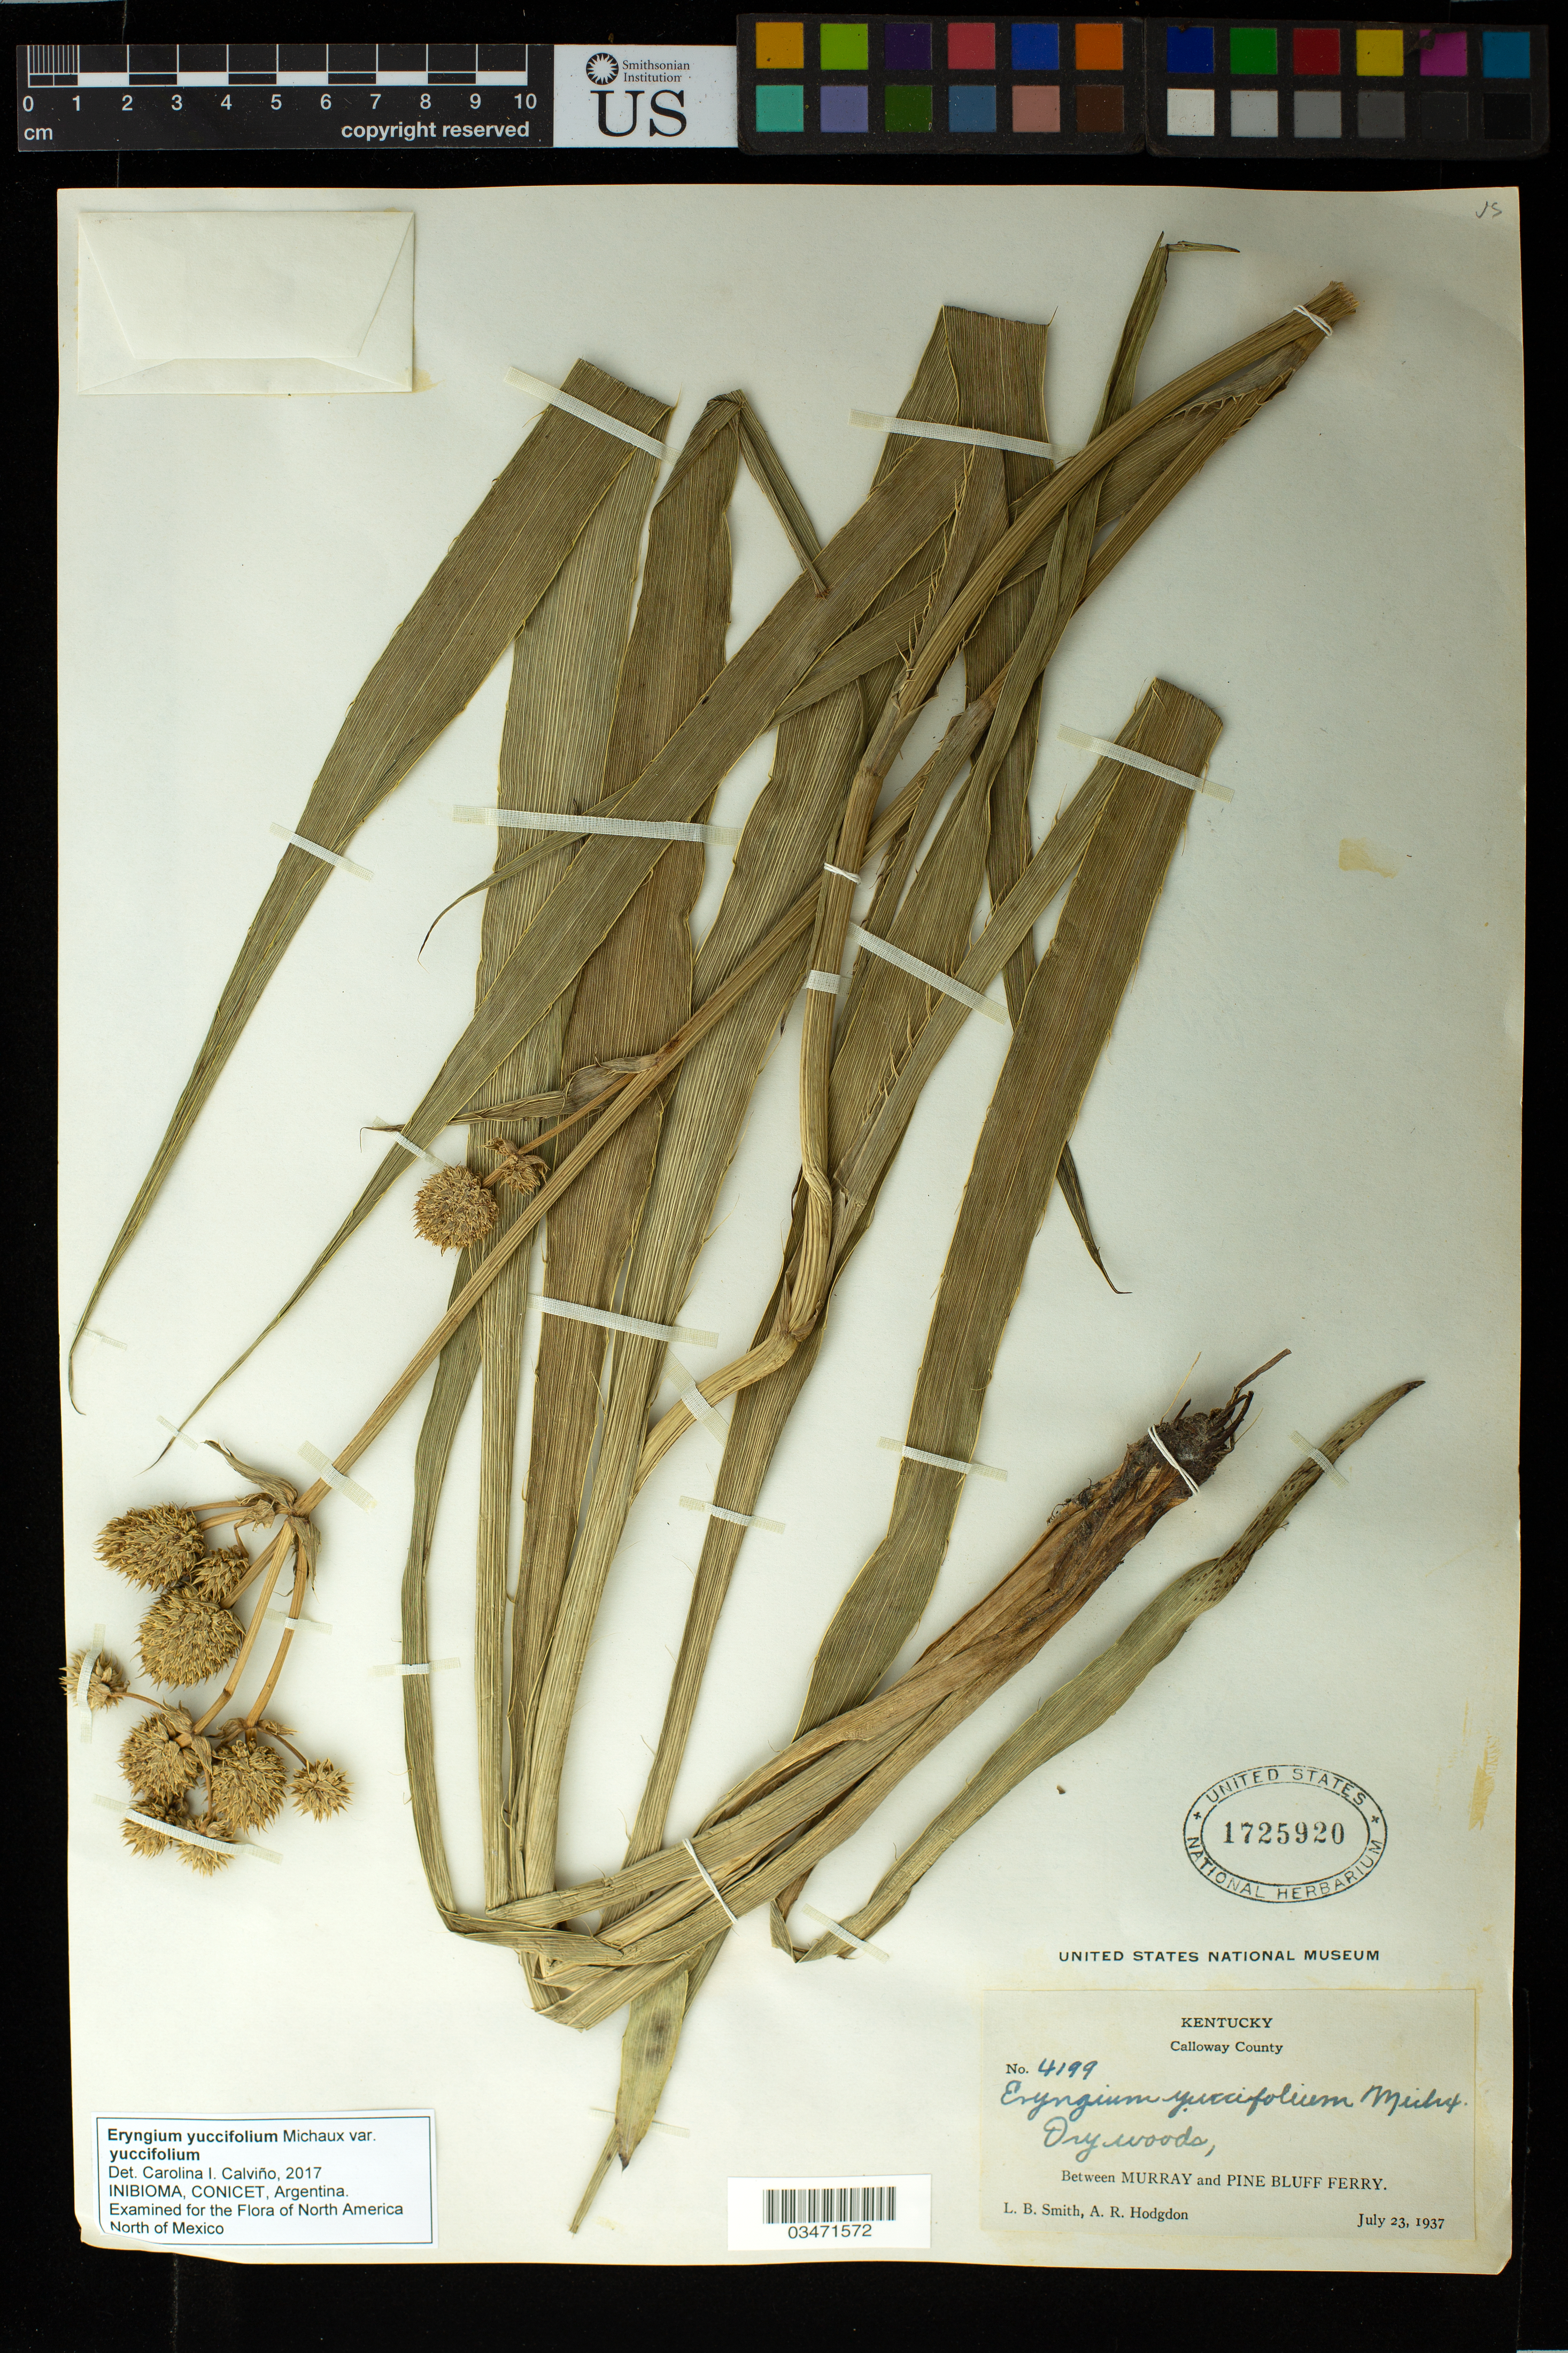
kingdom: Plantae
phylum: Tracheophyta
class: Magnoliopsida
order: Apiales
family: Apiaceae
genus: Eryngium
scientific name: Eryngium yuccifolium var. yuccifolium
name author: Michx.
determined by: Calviño, C. I.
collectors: L. Smith & A. R. Hodgdon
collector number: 4199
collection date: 1937-07-23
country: United States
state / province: Kentucky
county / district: Calloway County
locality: Between Murray and Pine Bluff Ferry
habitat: Dry woods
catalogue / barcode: US 1725920